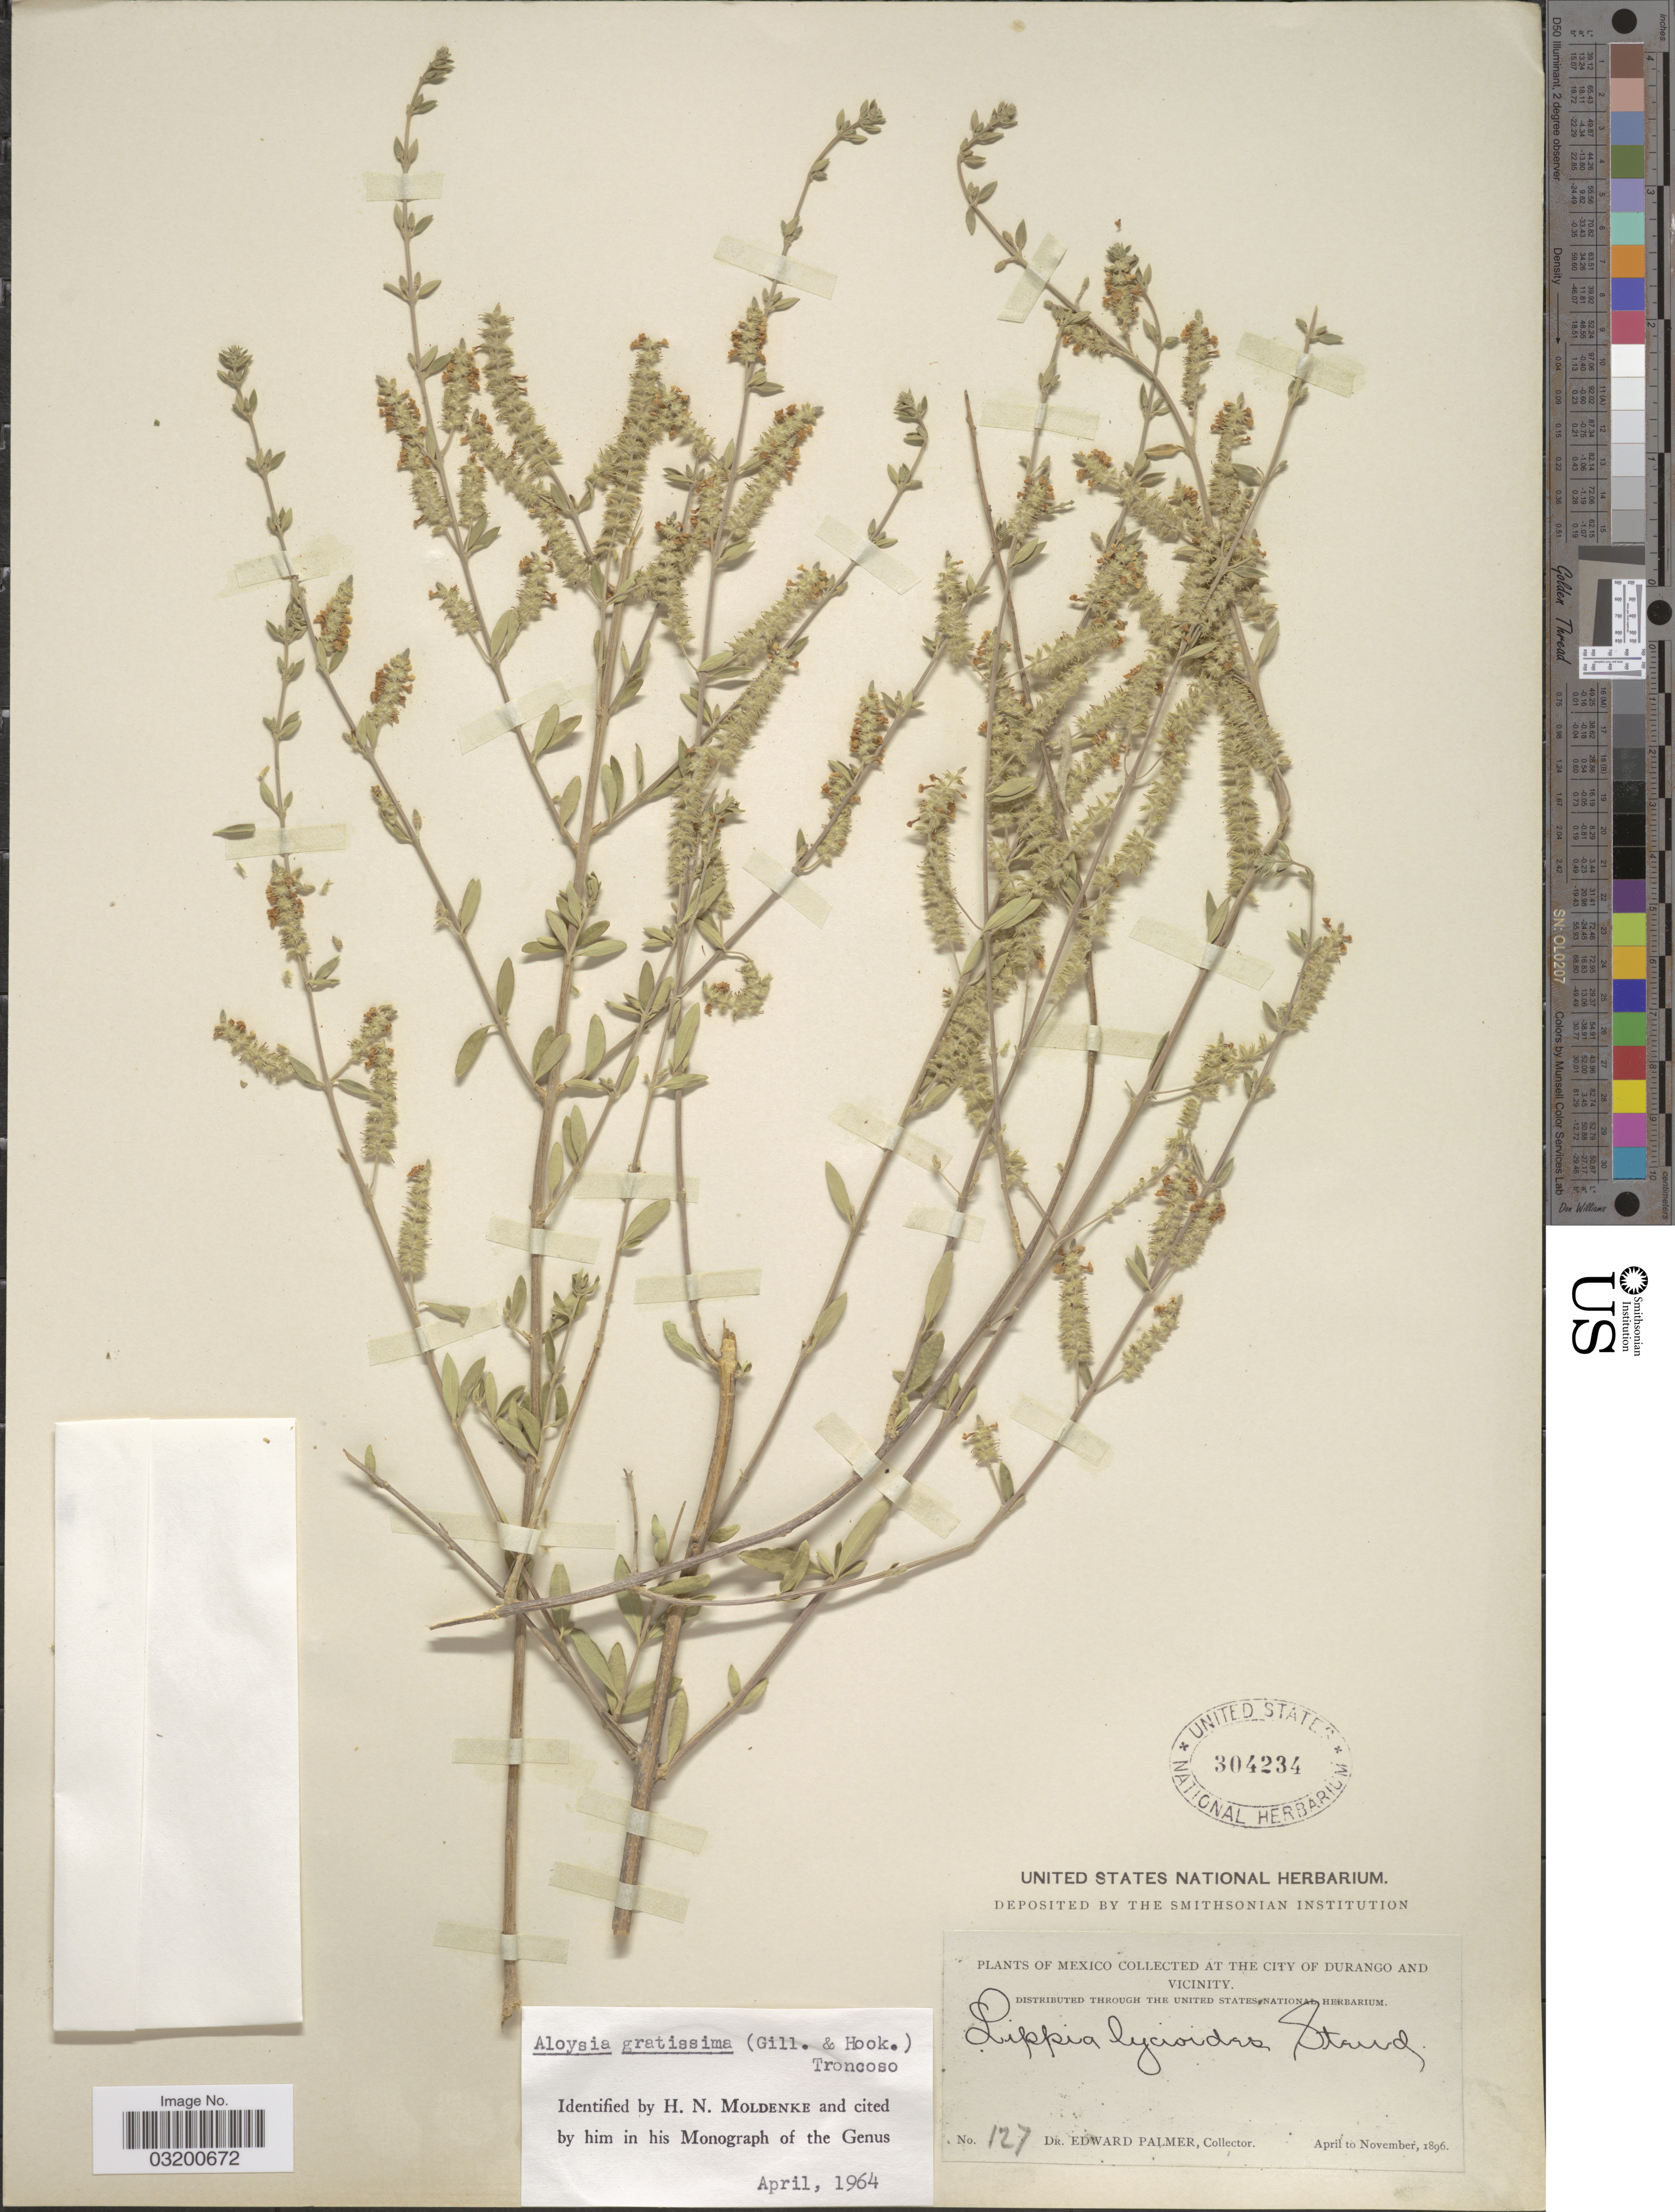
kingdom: Plantae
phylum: Tracheophyta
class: Magnoliopsida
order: Lamiales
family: Verbenaceae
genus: Aloysia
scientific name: Aloysia gratissima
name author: (Gillies & Hook.) Tronc.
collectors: E. Palmer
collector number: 127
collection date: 1896-04/1896-11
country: Mexico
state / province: Durango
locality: At the City of Durango and Vicinity.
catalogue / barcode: US 304234